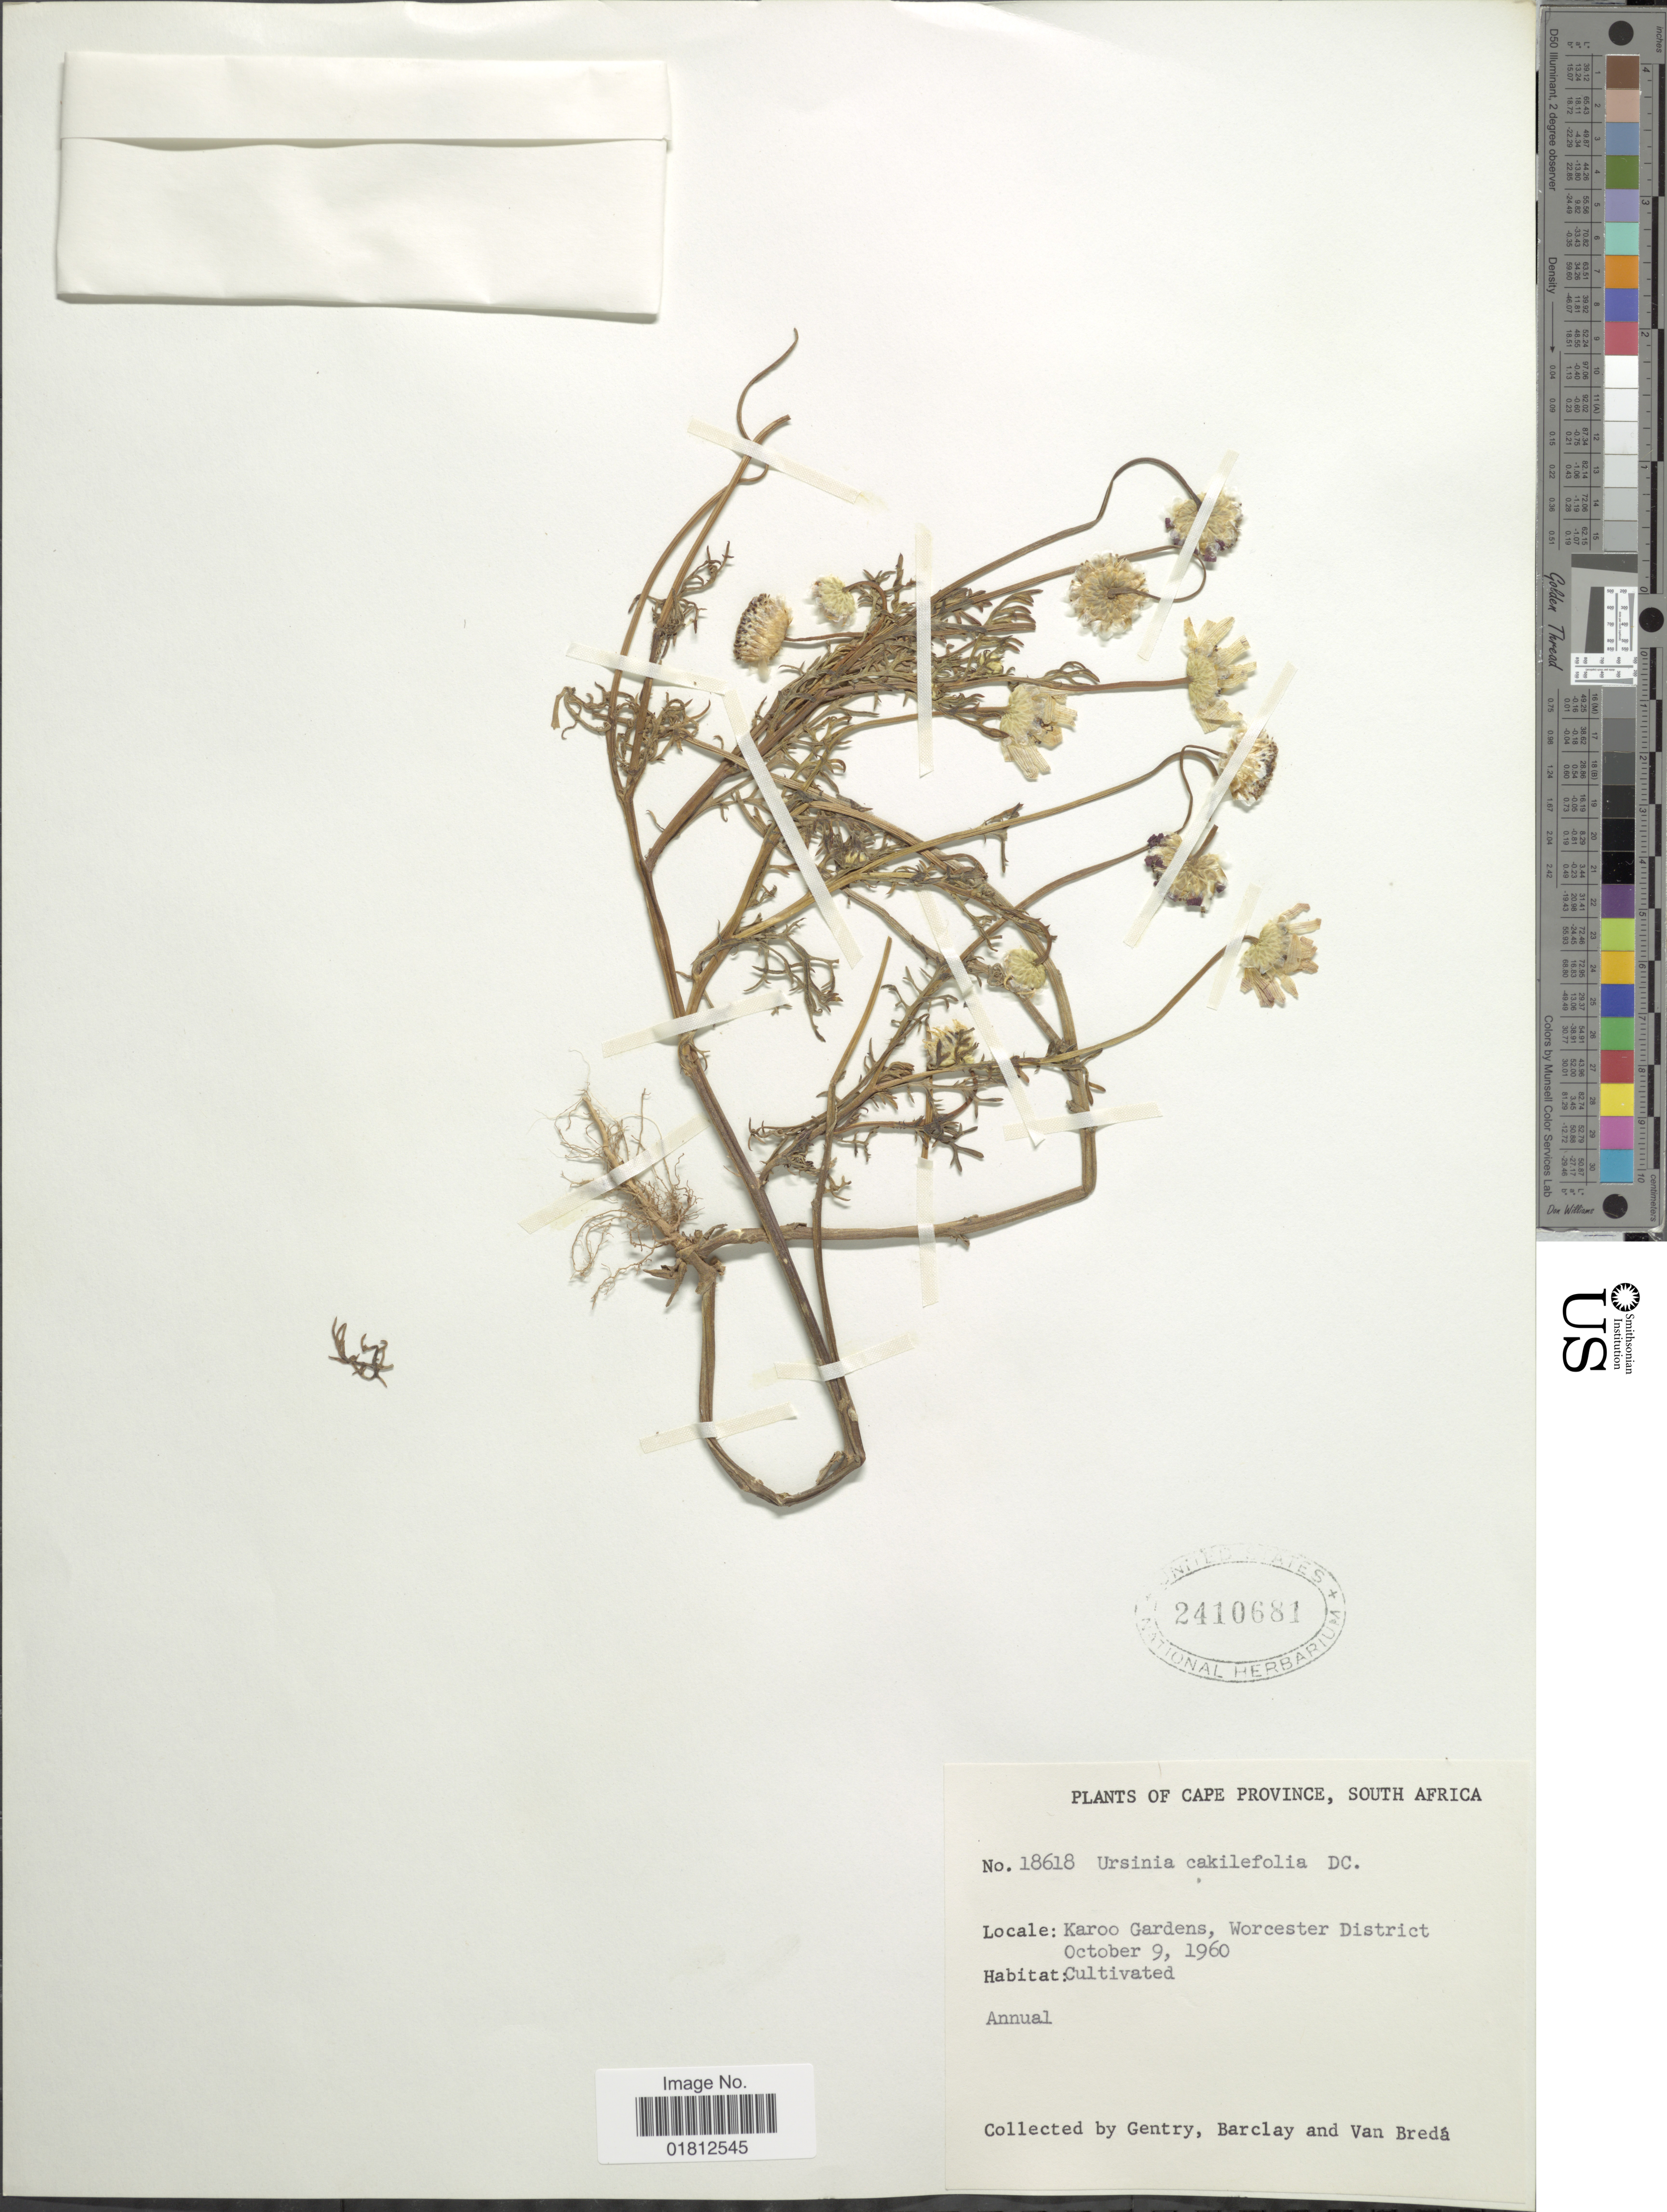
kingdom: Plantae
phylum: Tracheophyta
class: Magnoliopsida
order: Asterales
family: Asteraceae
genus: Ursinia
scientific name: Ursinia cakilefolia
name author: DC.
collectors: Gentry, --, -- Barclay & Van Bredá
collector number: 18618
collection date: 1960-10-09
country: South Africa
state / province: Western Cape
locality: South Africa, Karoo Gardens, Worcester District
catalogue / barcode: US 2410681